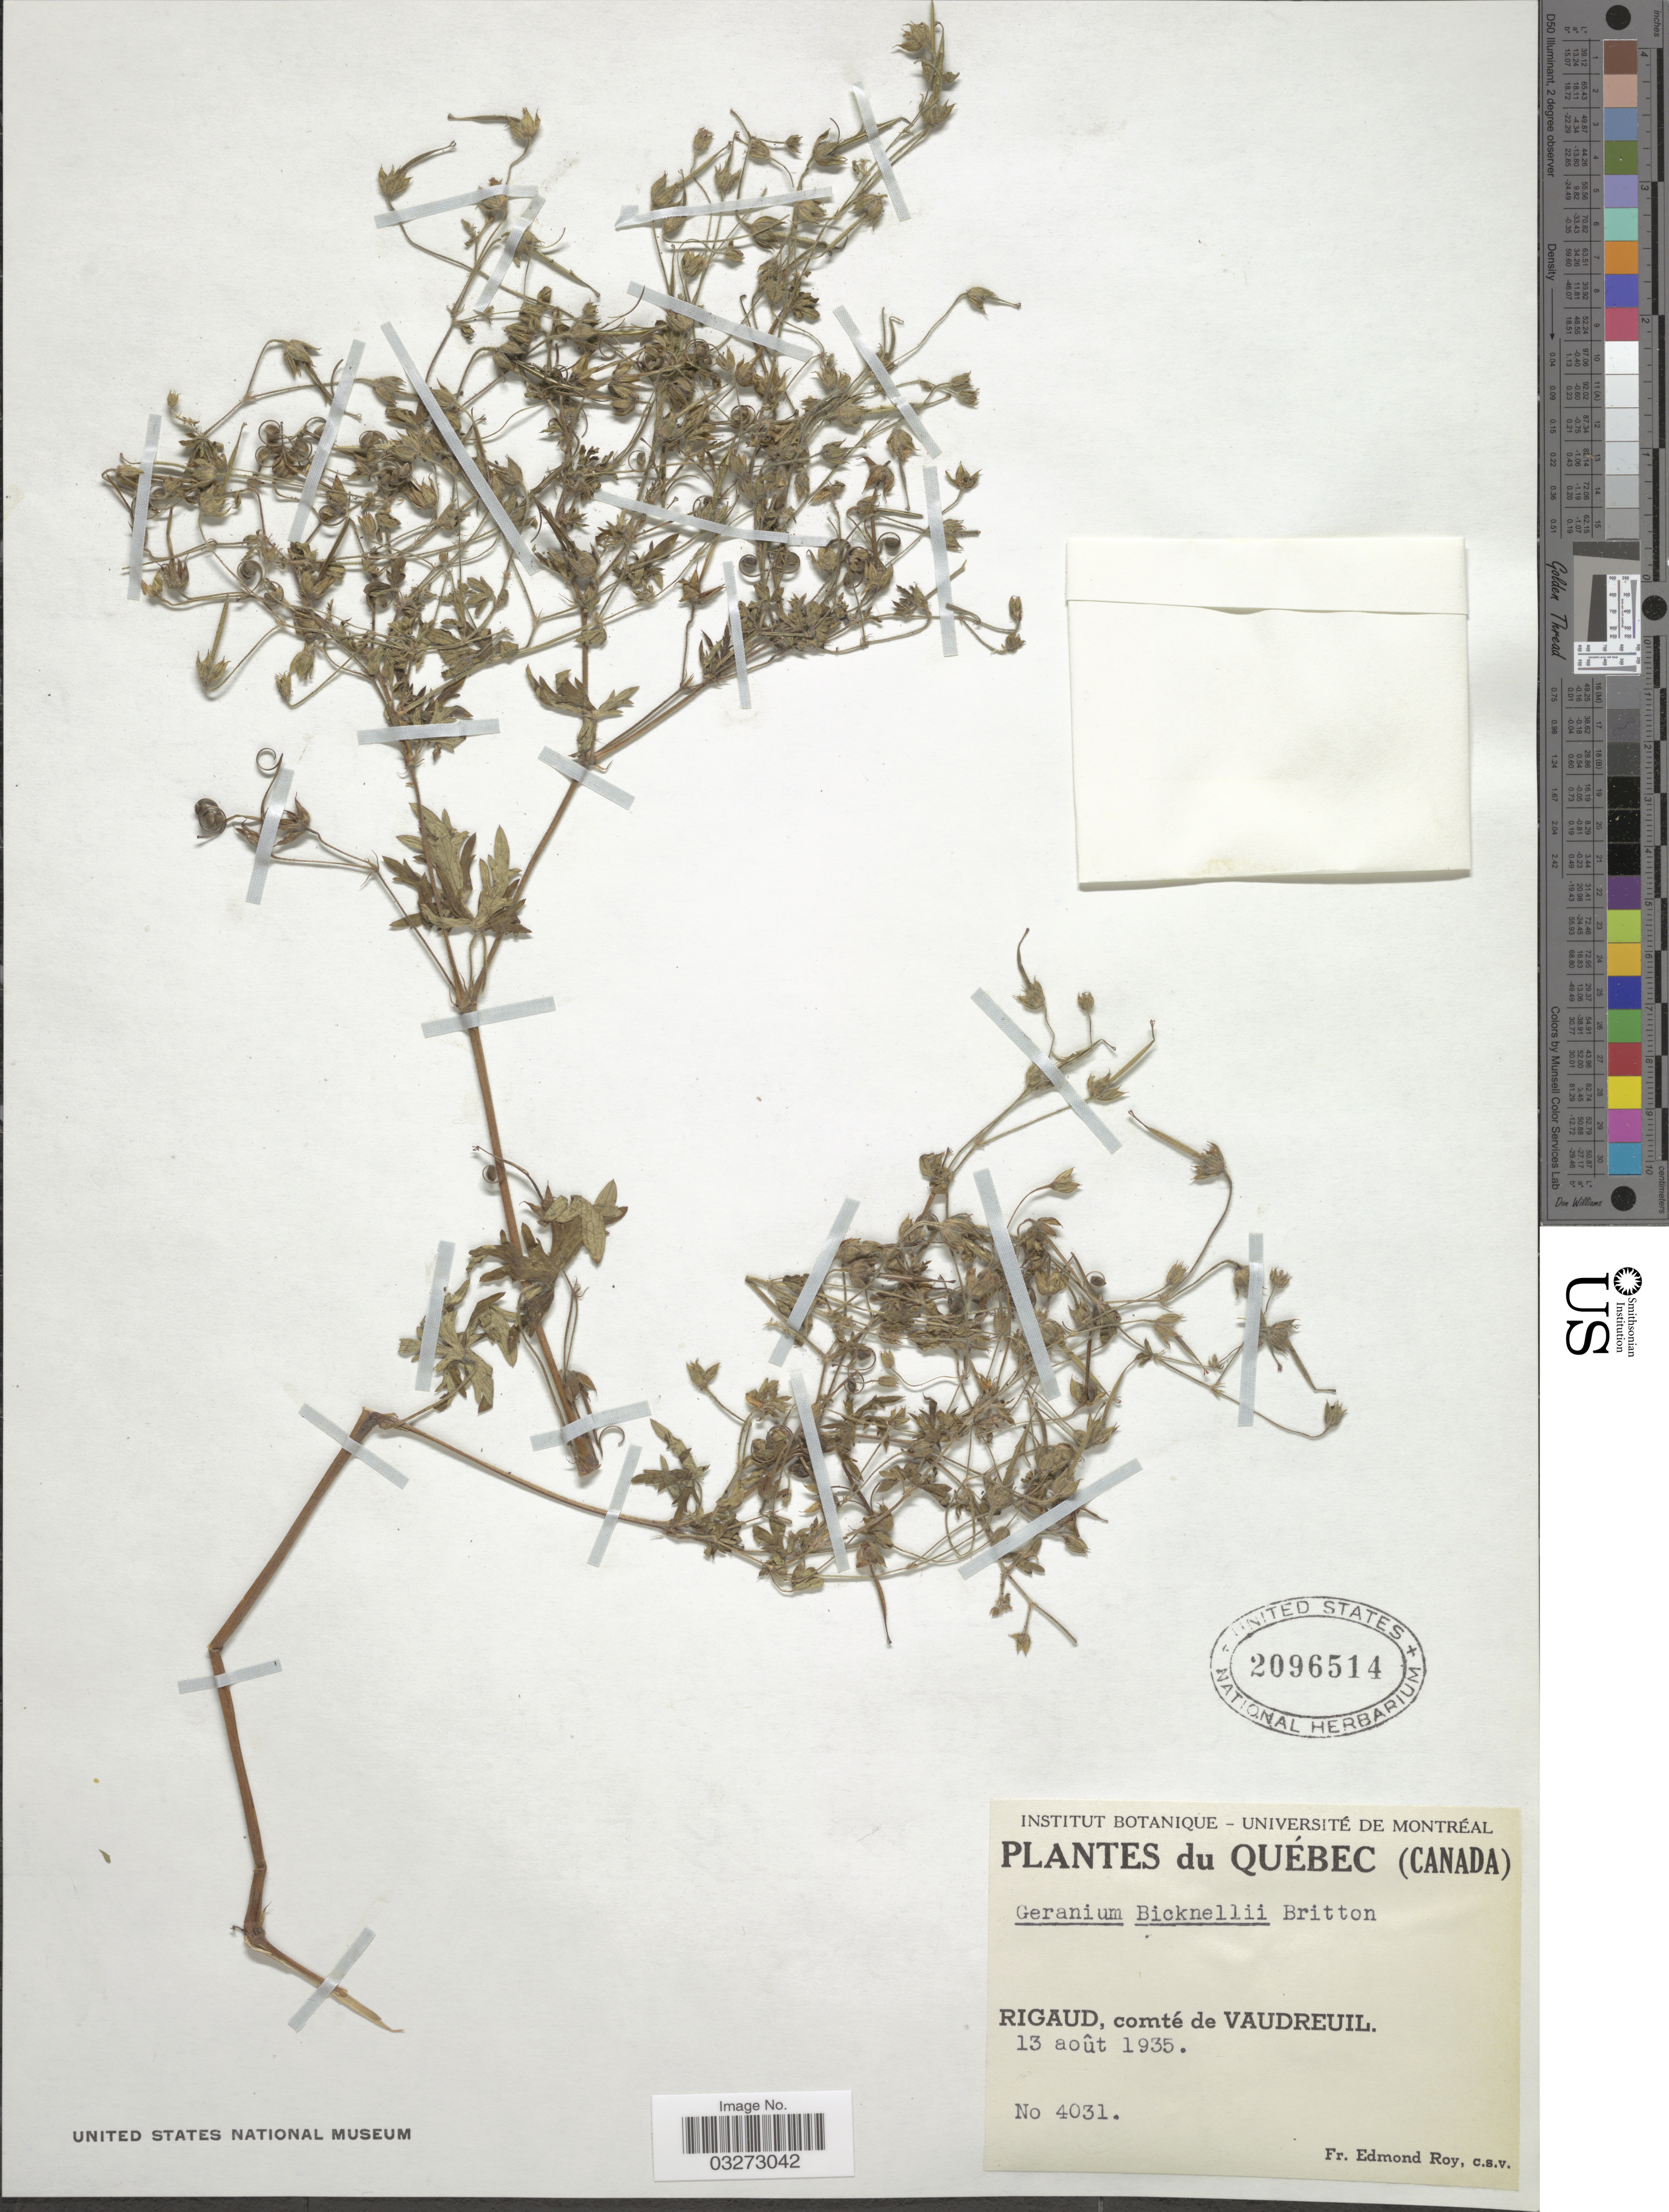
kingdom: Plantae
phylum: Tracheophyta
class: Magnoliopsida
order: Geraniales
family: Geraniaceae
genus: Geranium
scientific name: Geranium bicknellii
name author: Britton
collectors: E. Roy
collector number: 4031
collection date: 1935-08-13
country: Canada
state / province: Quebec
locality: Rigaud, comté de Vaudreuil.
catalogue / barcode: US 2096514